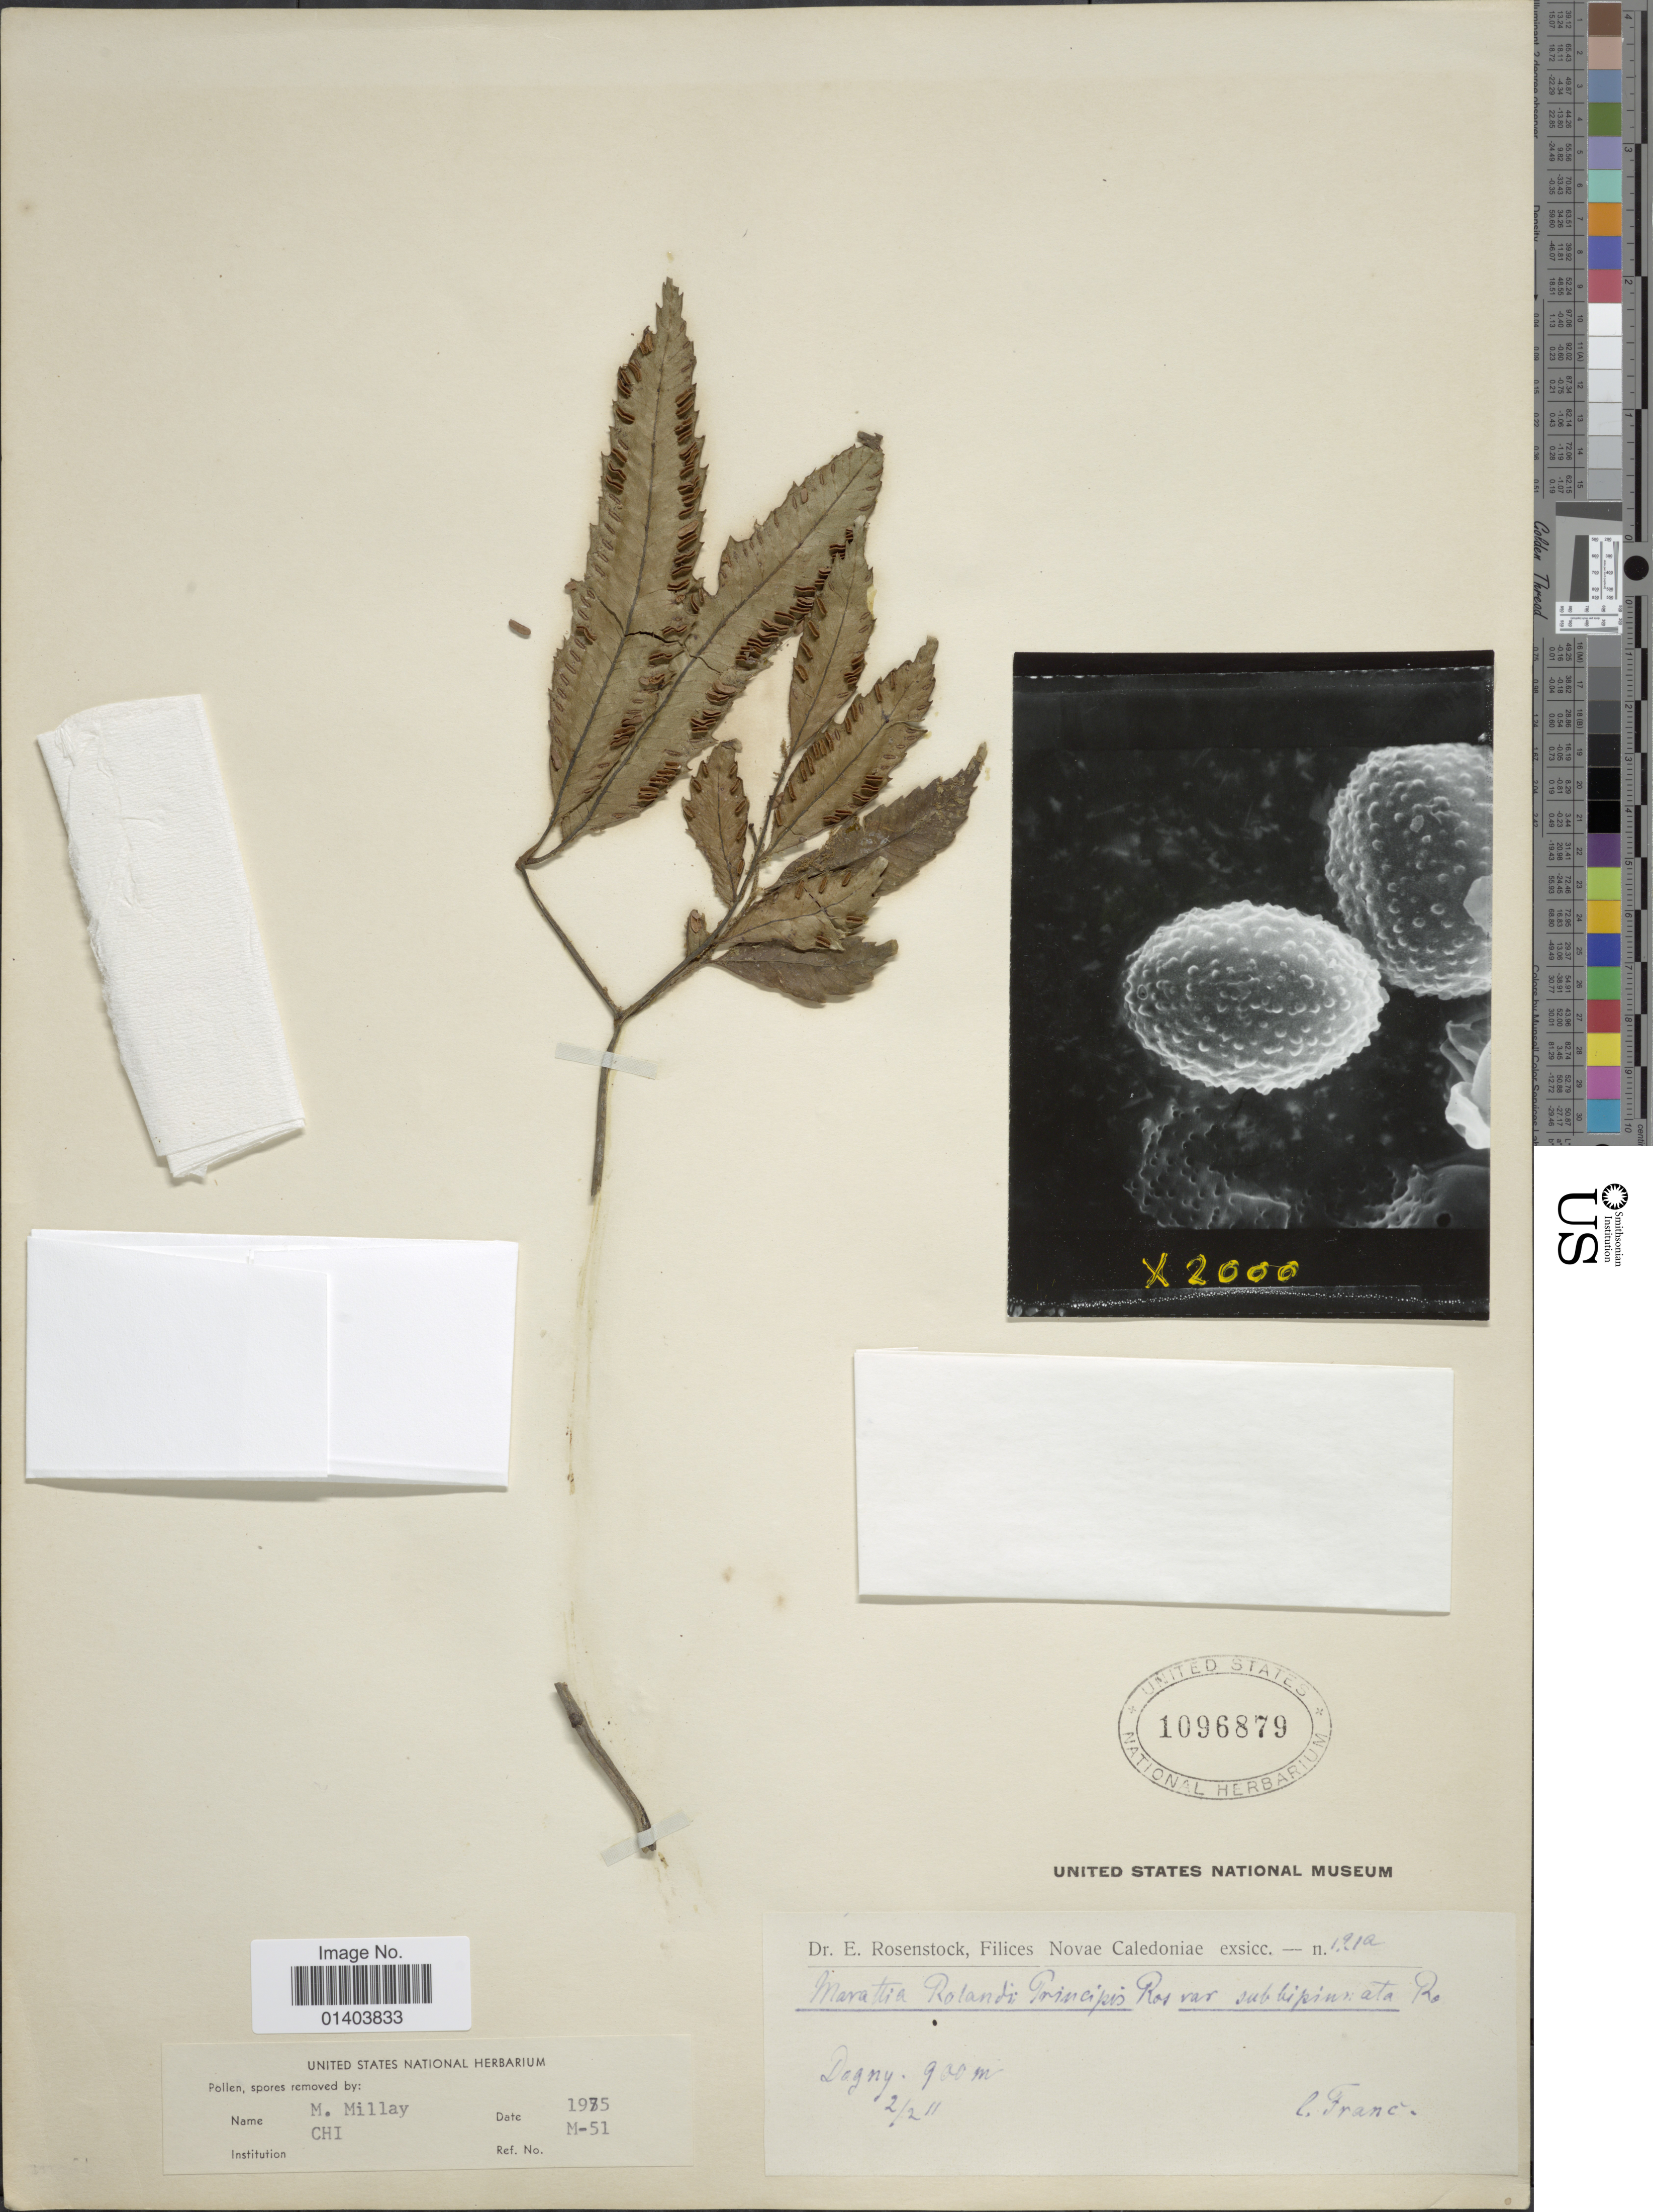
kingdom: Plantae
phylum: Tracheophyta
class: Polypodiopsida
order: Marattiales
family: Marattiaceae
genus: Ptisana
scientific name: Ptisana attenuata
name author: (Labill.) Murdock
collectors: I. Franc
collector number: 121a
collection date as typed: Transcribed d/m/y: 2/2/11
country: New Caledonia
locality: Dogny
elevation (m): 900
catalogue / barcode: US 1096879